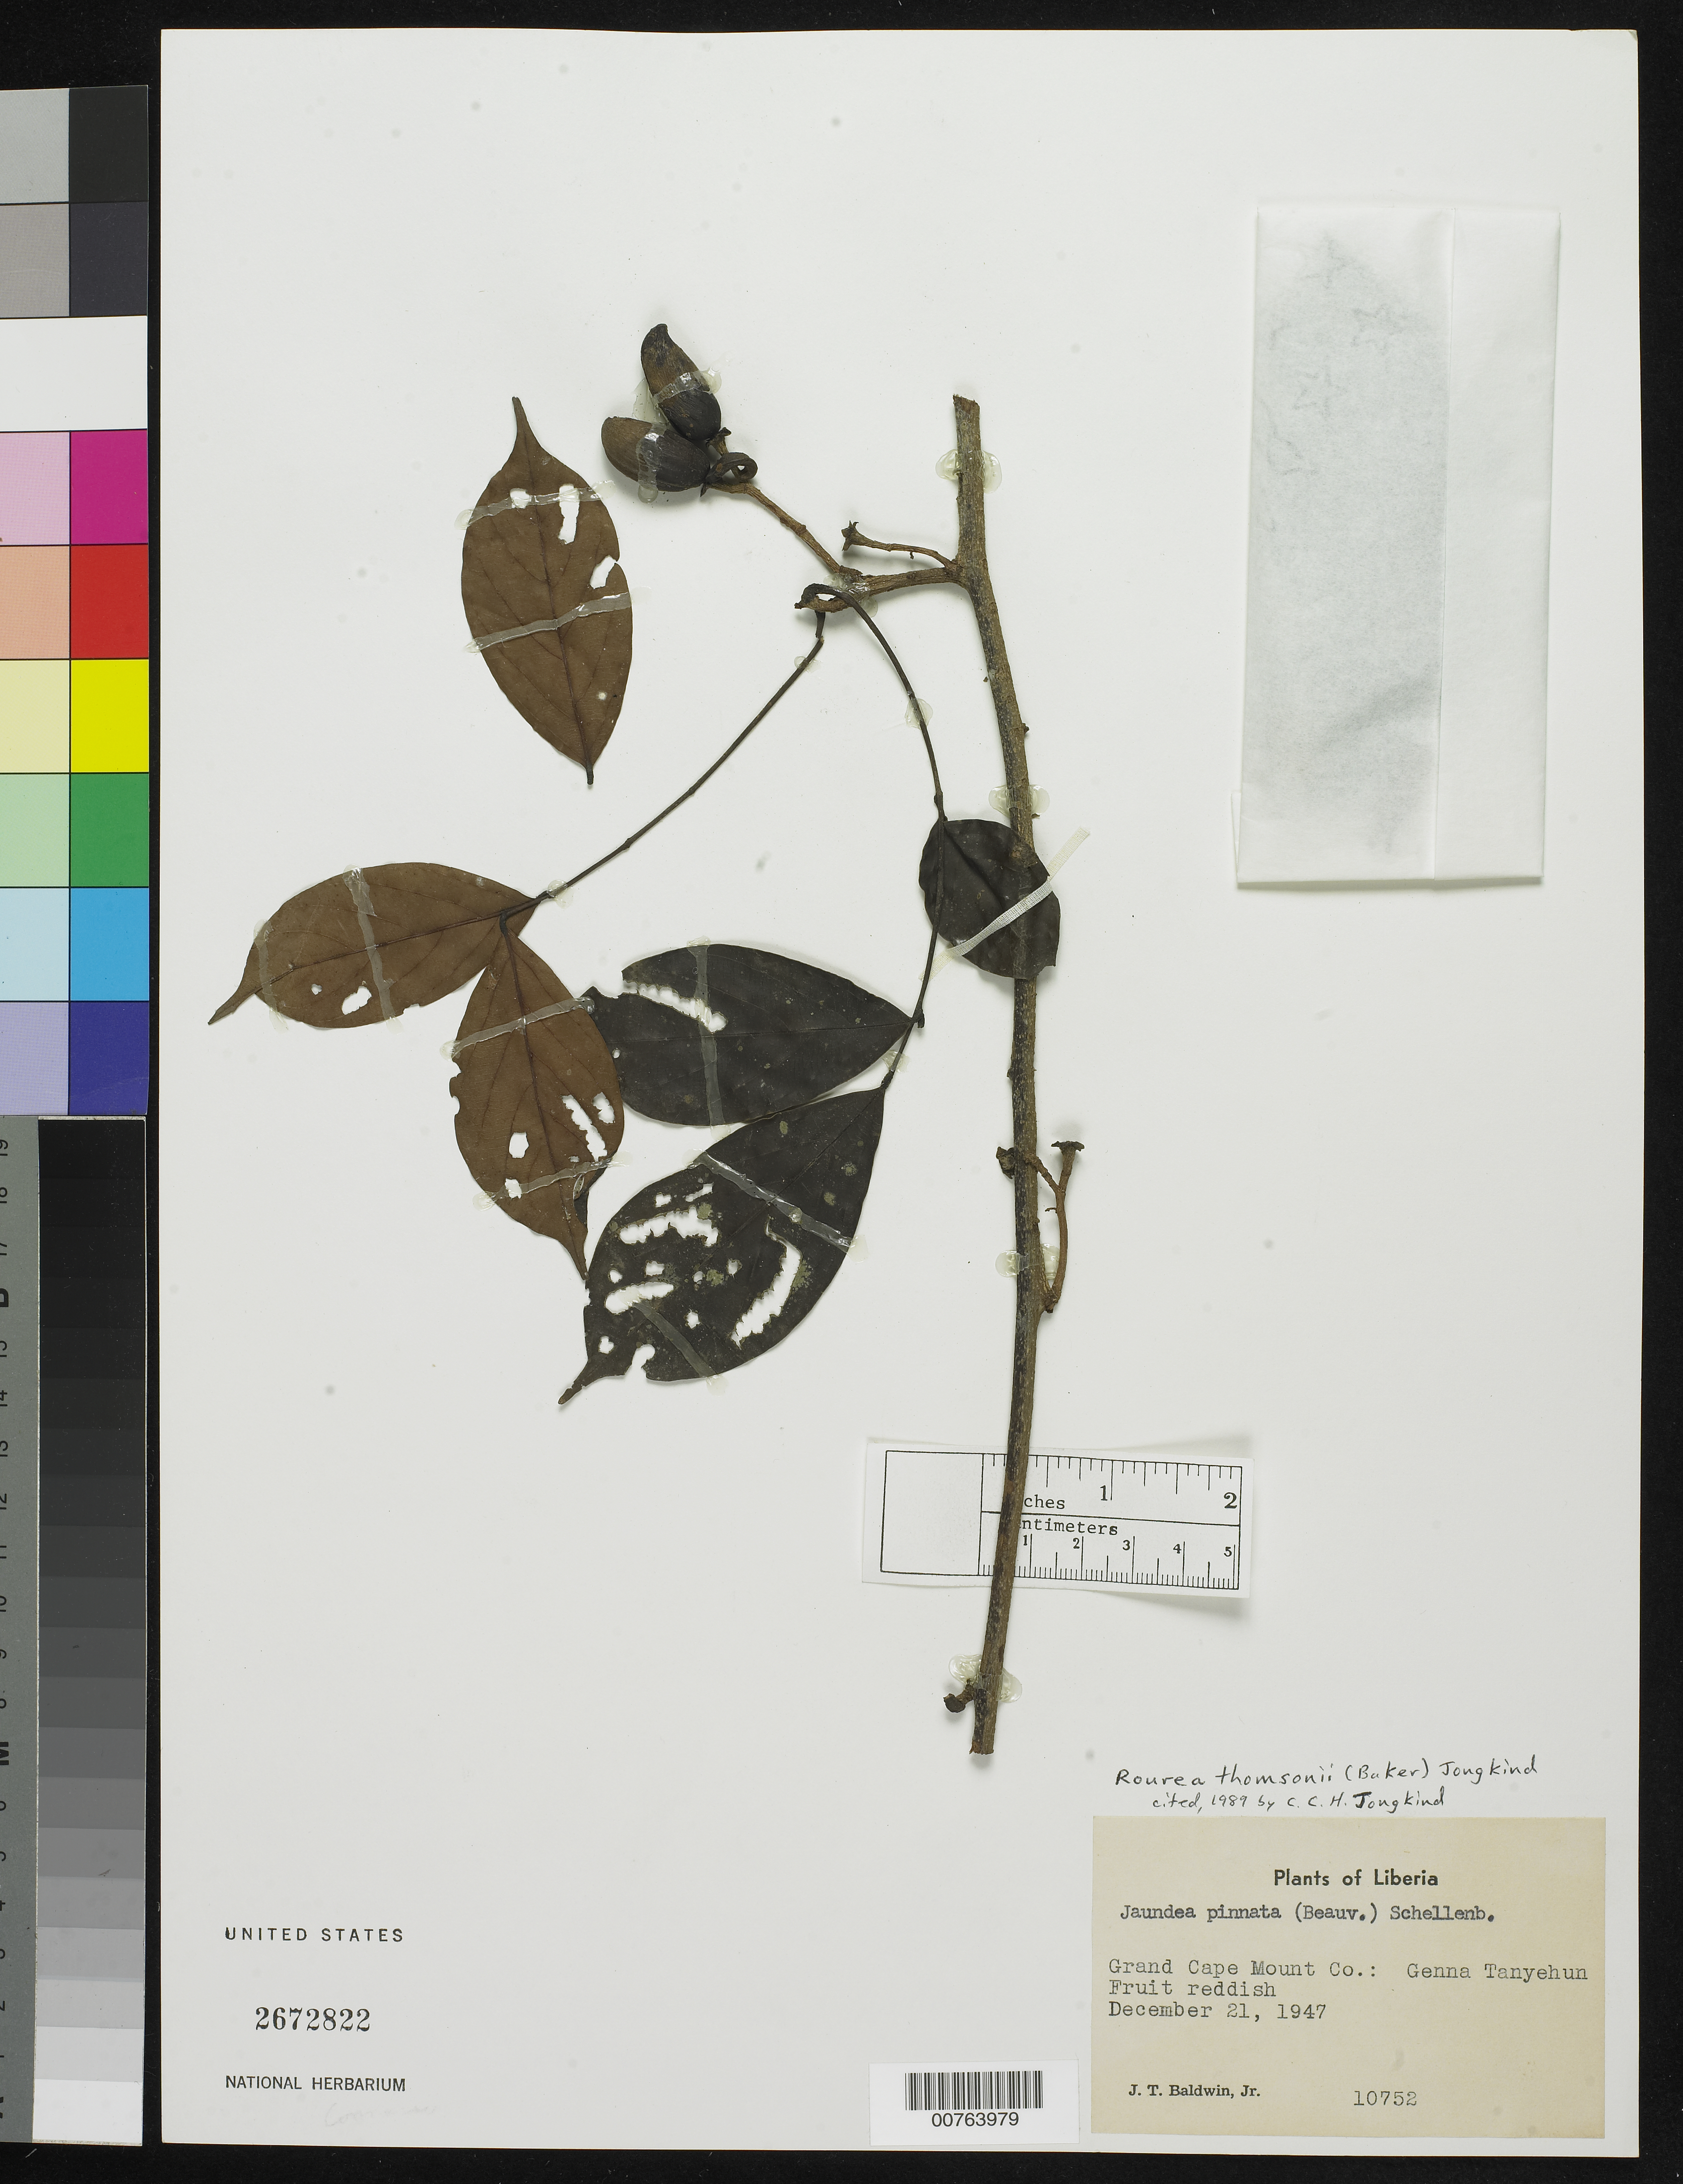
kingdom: Plantae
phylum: Tracheophyta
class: Magnoliopsida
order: Oxalidales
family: Connaraceae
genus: Rourea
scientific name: Rourea thomsonii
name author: (Baker) Jongkind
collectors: J. T. Baldwin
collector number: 10752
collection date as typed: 21 Dec 1947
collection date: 1947-12-21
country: Liberia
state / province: Grand Cape Mount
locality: Genna Tanyehun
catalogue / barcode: US 2672822